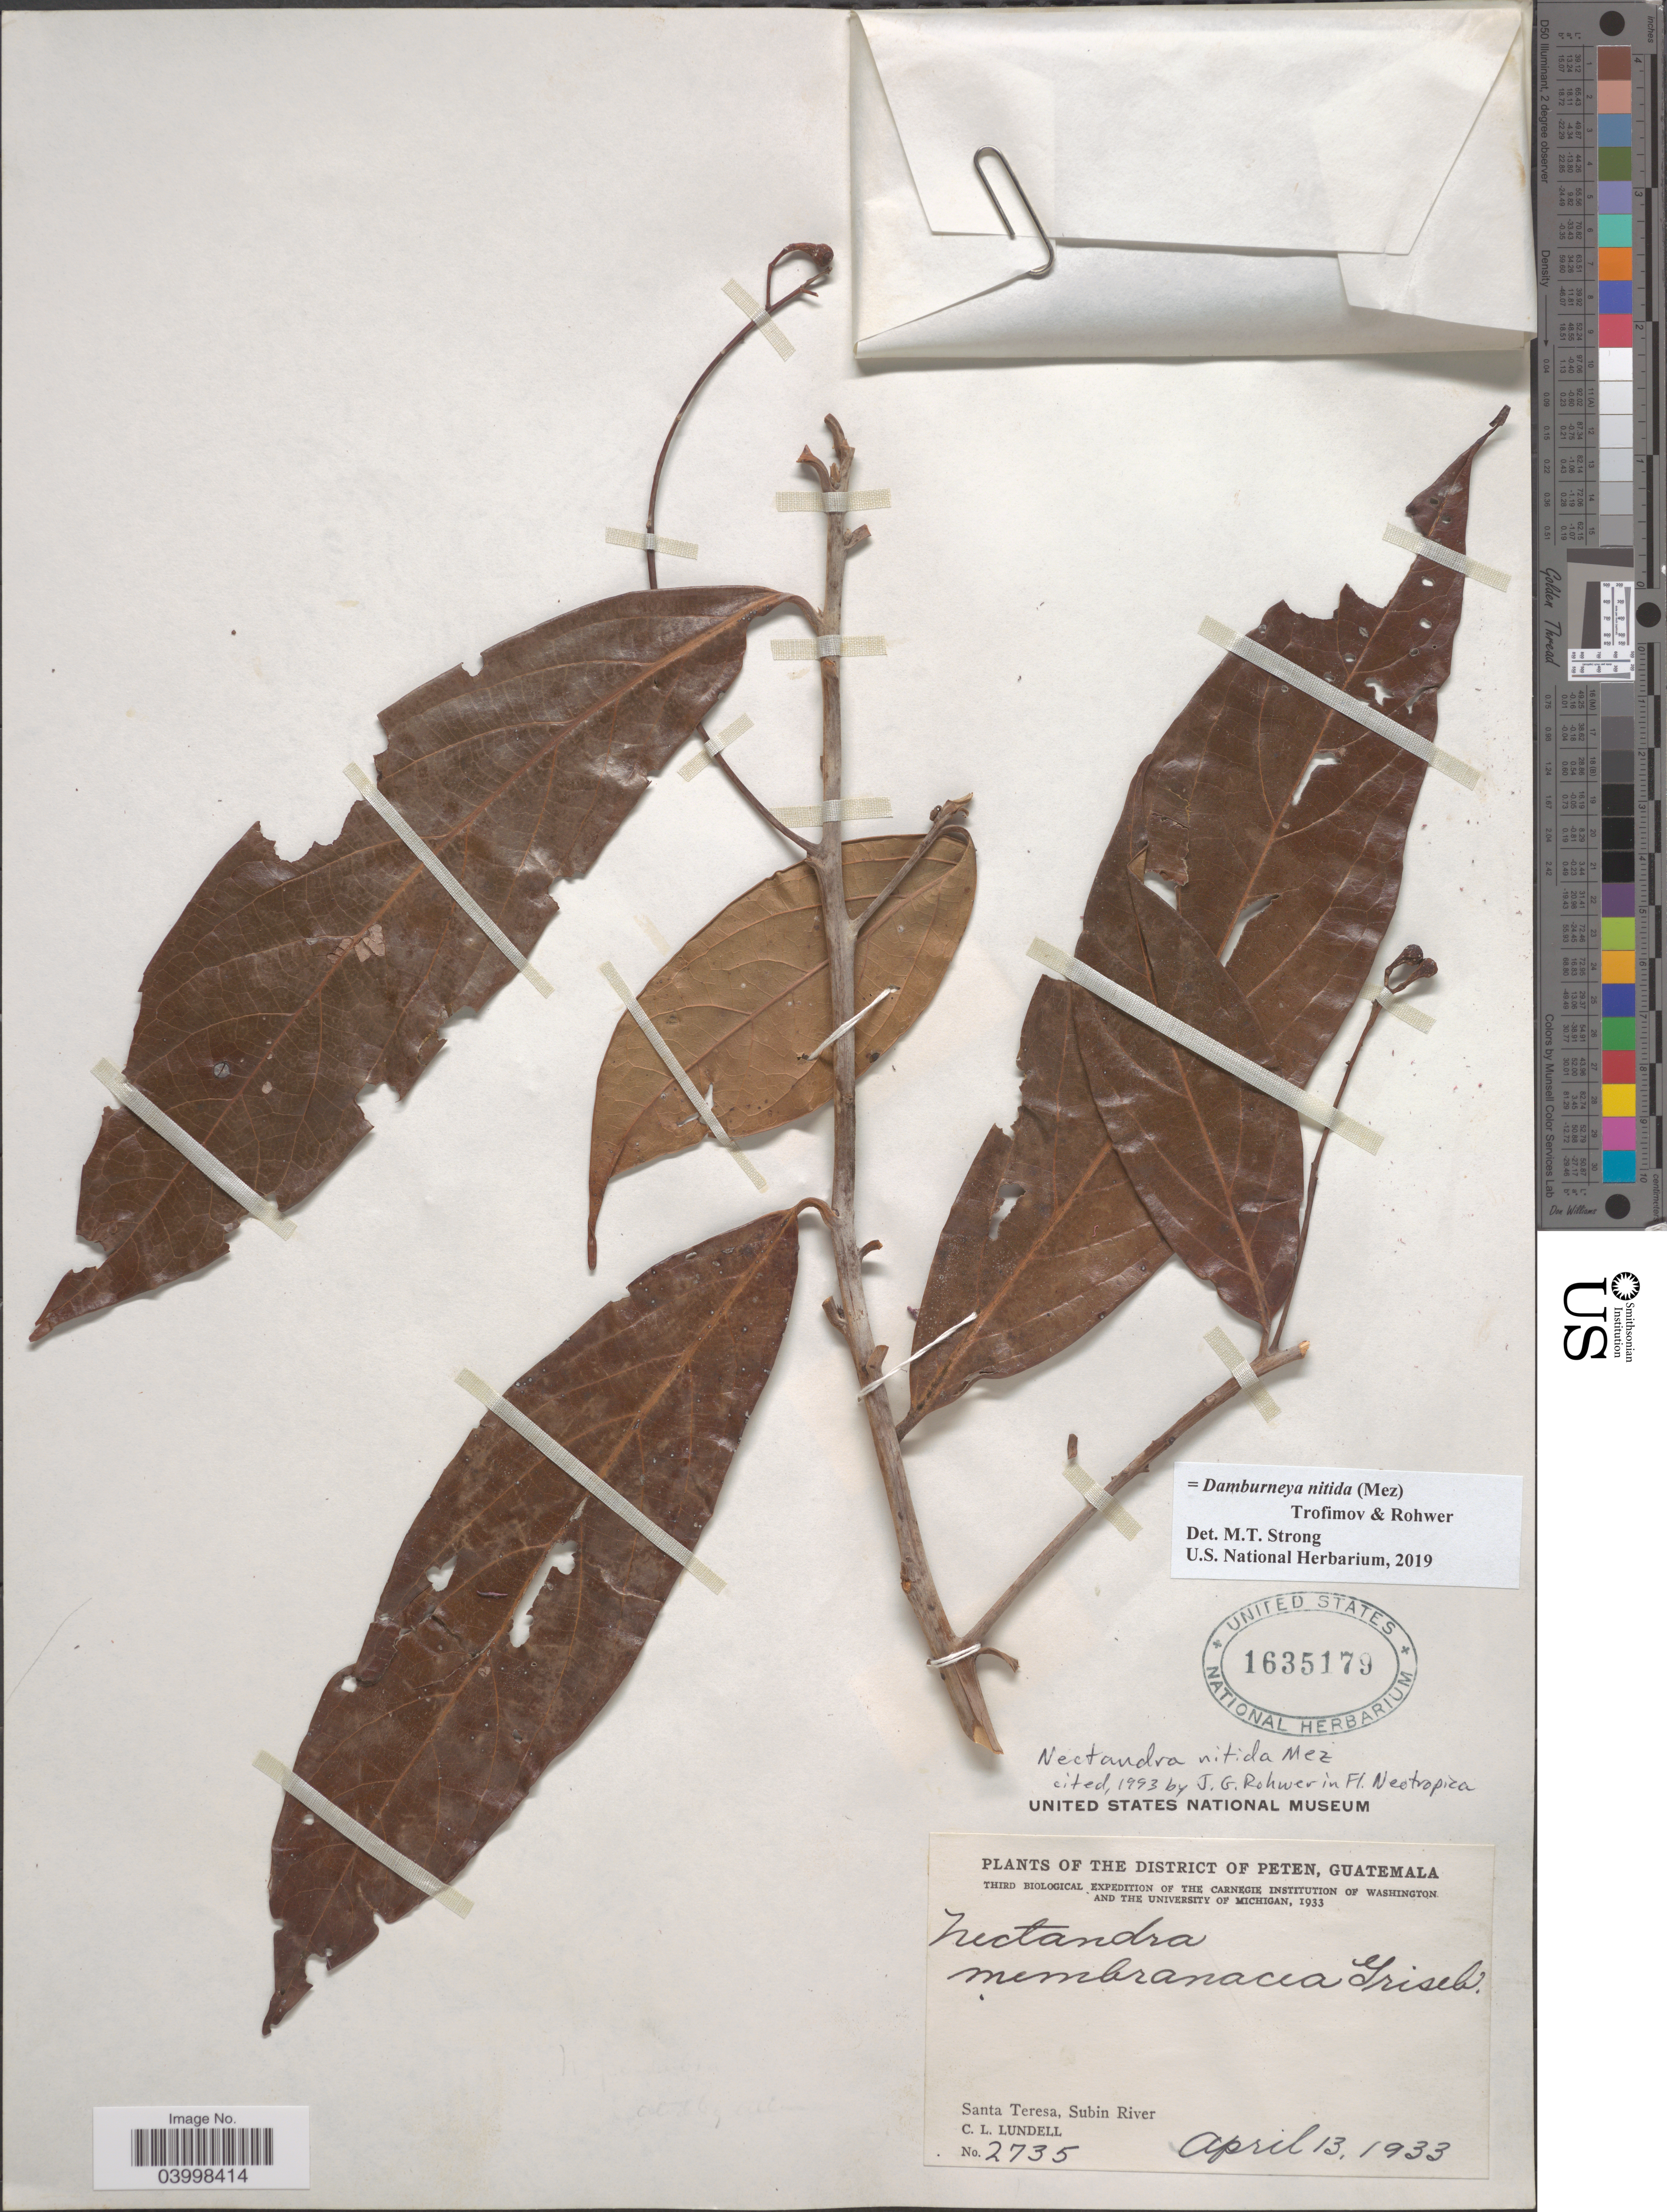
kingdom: Plantae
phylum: Tracheophyta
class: Magnoliopsida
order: Laurales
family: Lauraceae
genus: Damburneya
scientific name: Damburneya nitida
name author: (Mez) Trofimov & Rohwer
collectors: C. L. Lundell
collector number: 2735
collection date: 1933-04-13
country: Guatemala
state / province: El Peten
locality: District of Peten. Santa Teresa, Subin River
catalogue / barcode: US 1635179